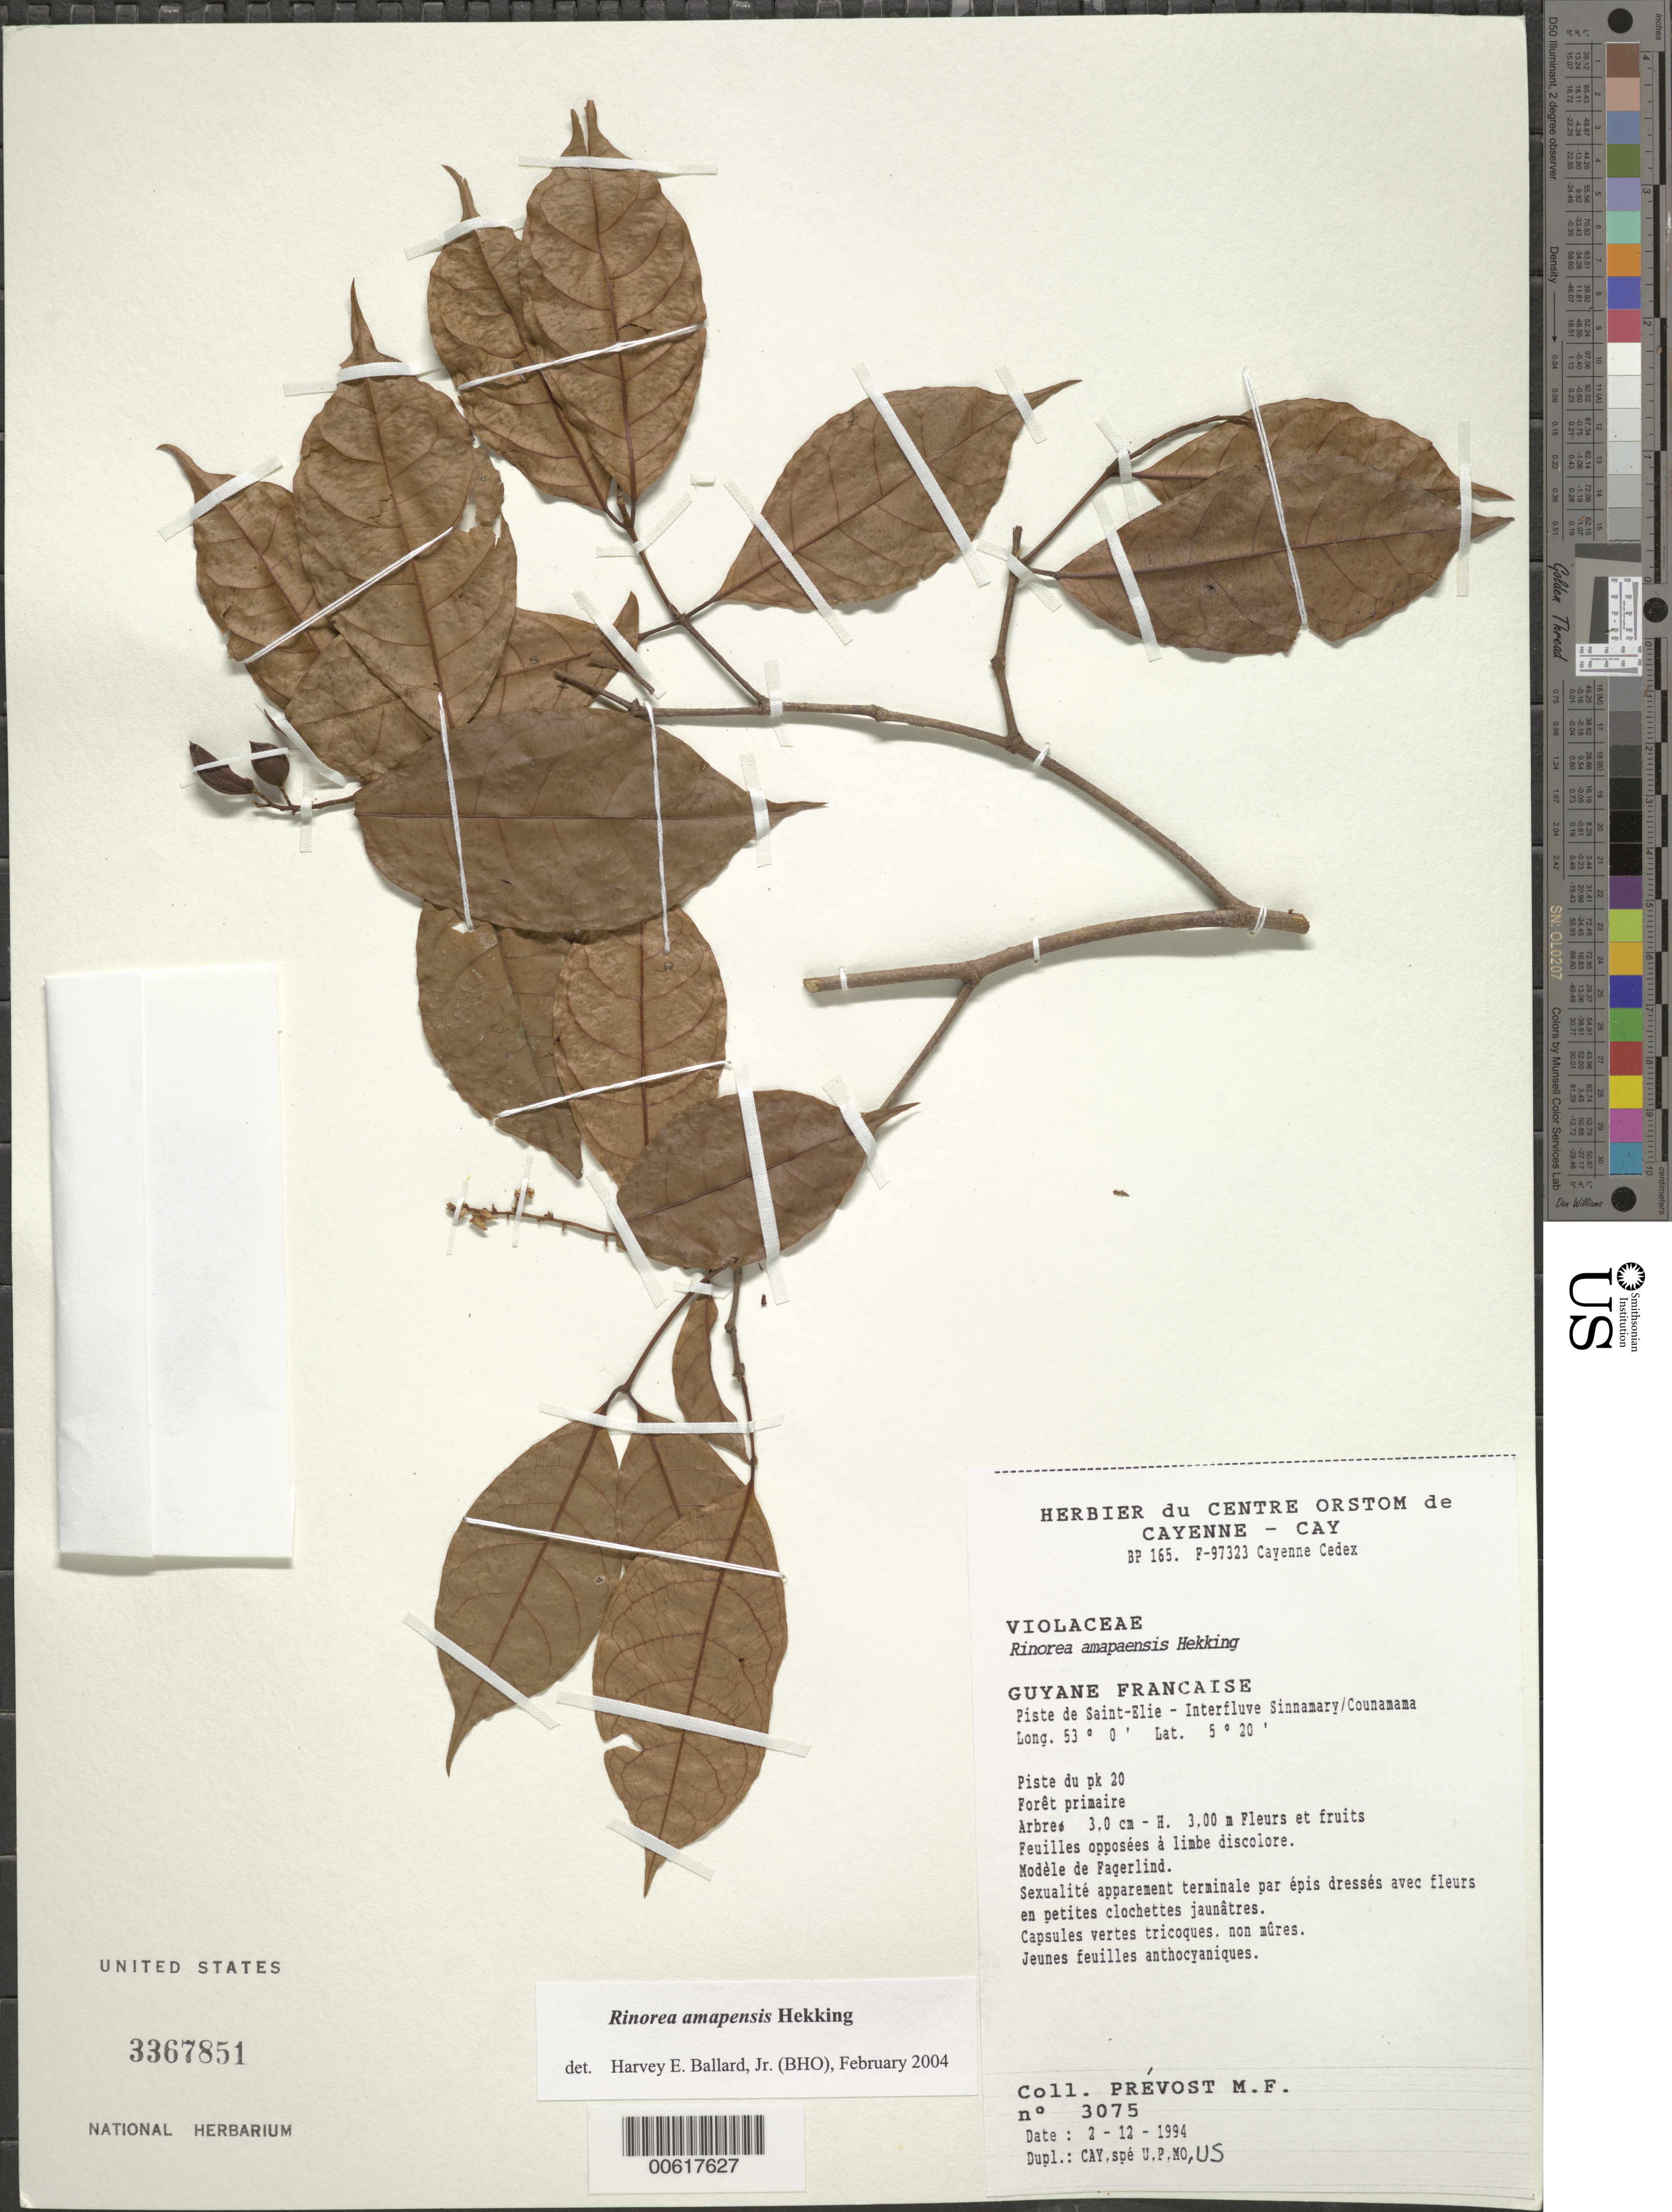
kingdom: Plantae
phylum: Tracheophyta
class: Magnoliopsida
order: Malpighiales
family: Violaceae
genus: Rinorea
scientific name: Rinorea amapensis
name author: Hekking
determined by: Ballard, Harvey E.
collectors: M.-F. Prévost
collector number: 3075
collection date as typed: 2-Dec-94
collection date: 1994-12-02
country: French Guiana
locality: Piste de Saint-Élie, interfleuve Sinnamary-Counamama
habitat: Primary forest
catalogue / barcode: US 3367851